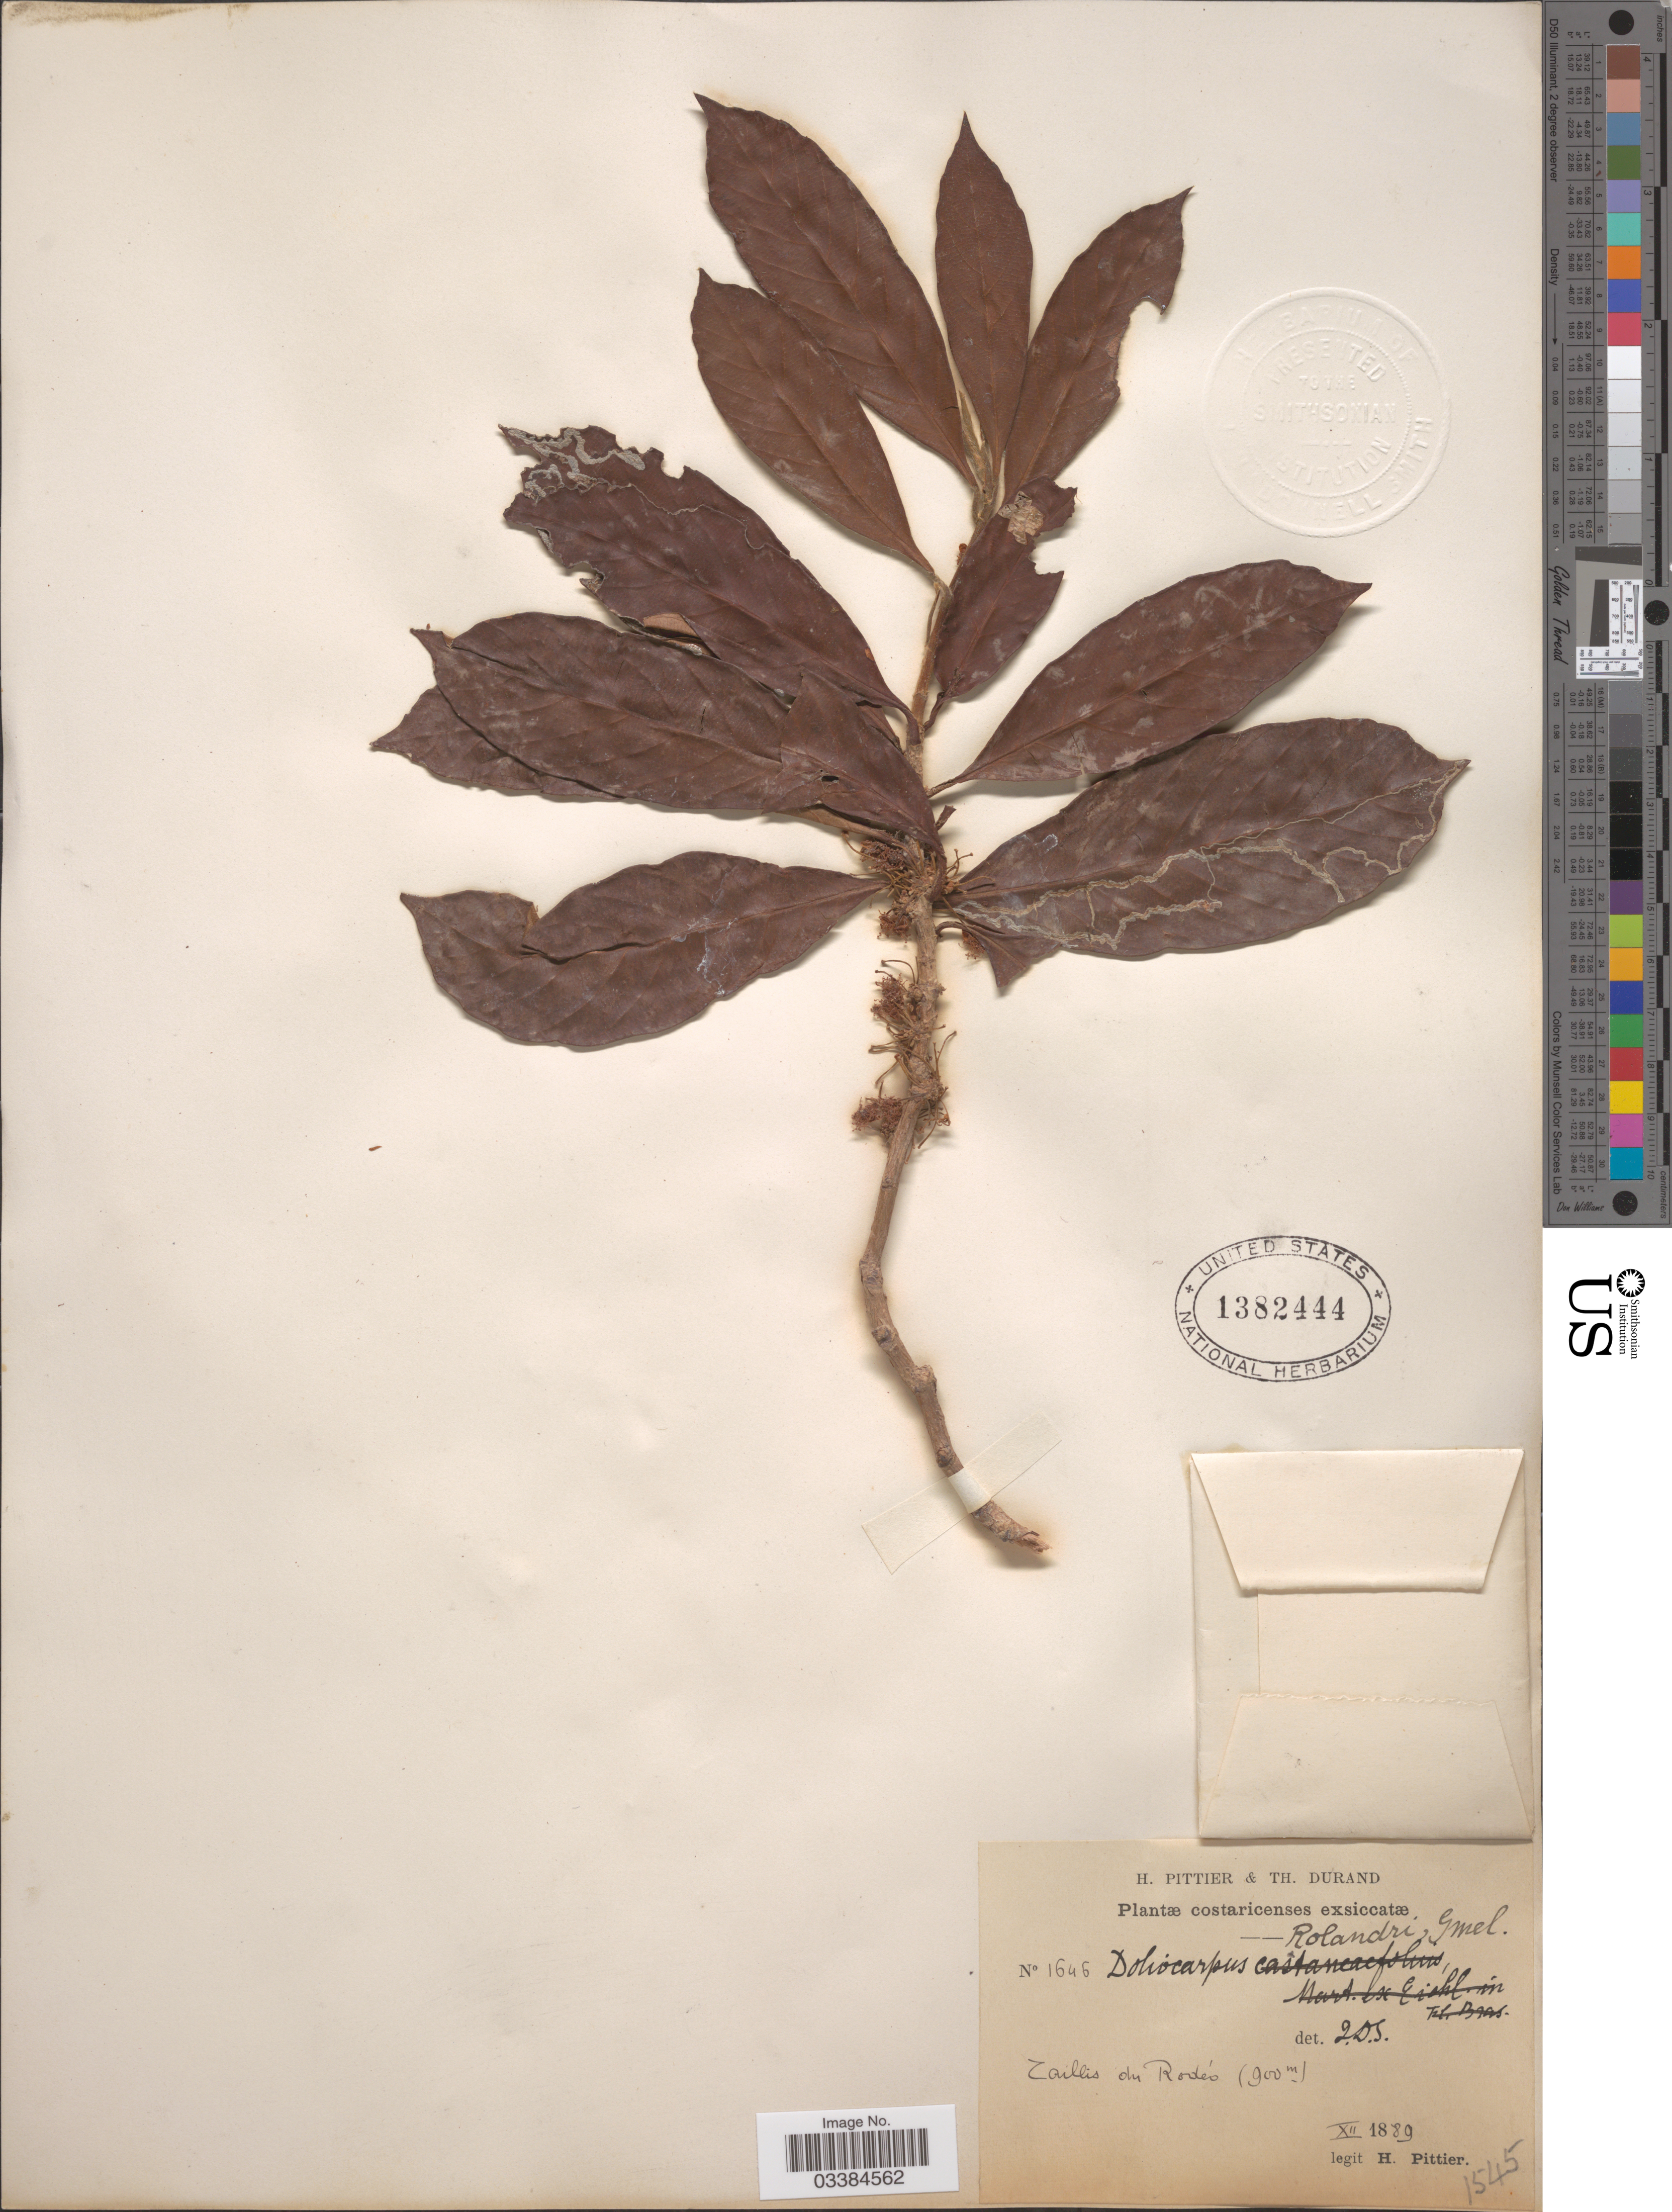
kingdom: Plantae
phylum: Tracheophyta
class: Magnoliopsida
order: Dilleniales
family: Dilleniaceae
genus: Doliocarpus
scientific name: Doliocarpus dentatus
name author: (Aubl.) Standl.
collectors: H. F. Pittier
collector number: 1646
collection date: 1889-12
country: Costa Rica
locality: Taillis du Rodéo.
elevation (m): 900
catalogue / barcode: US 1382444